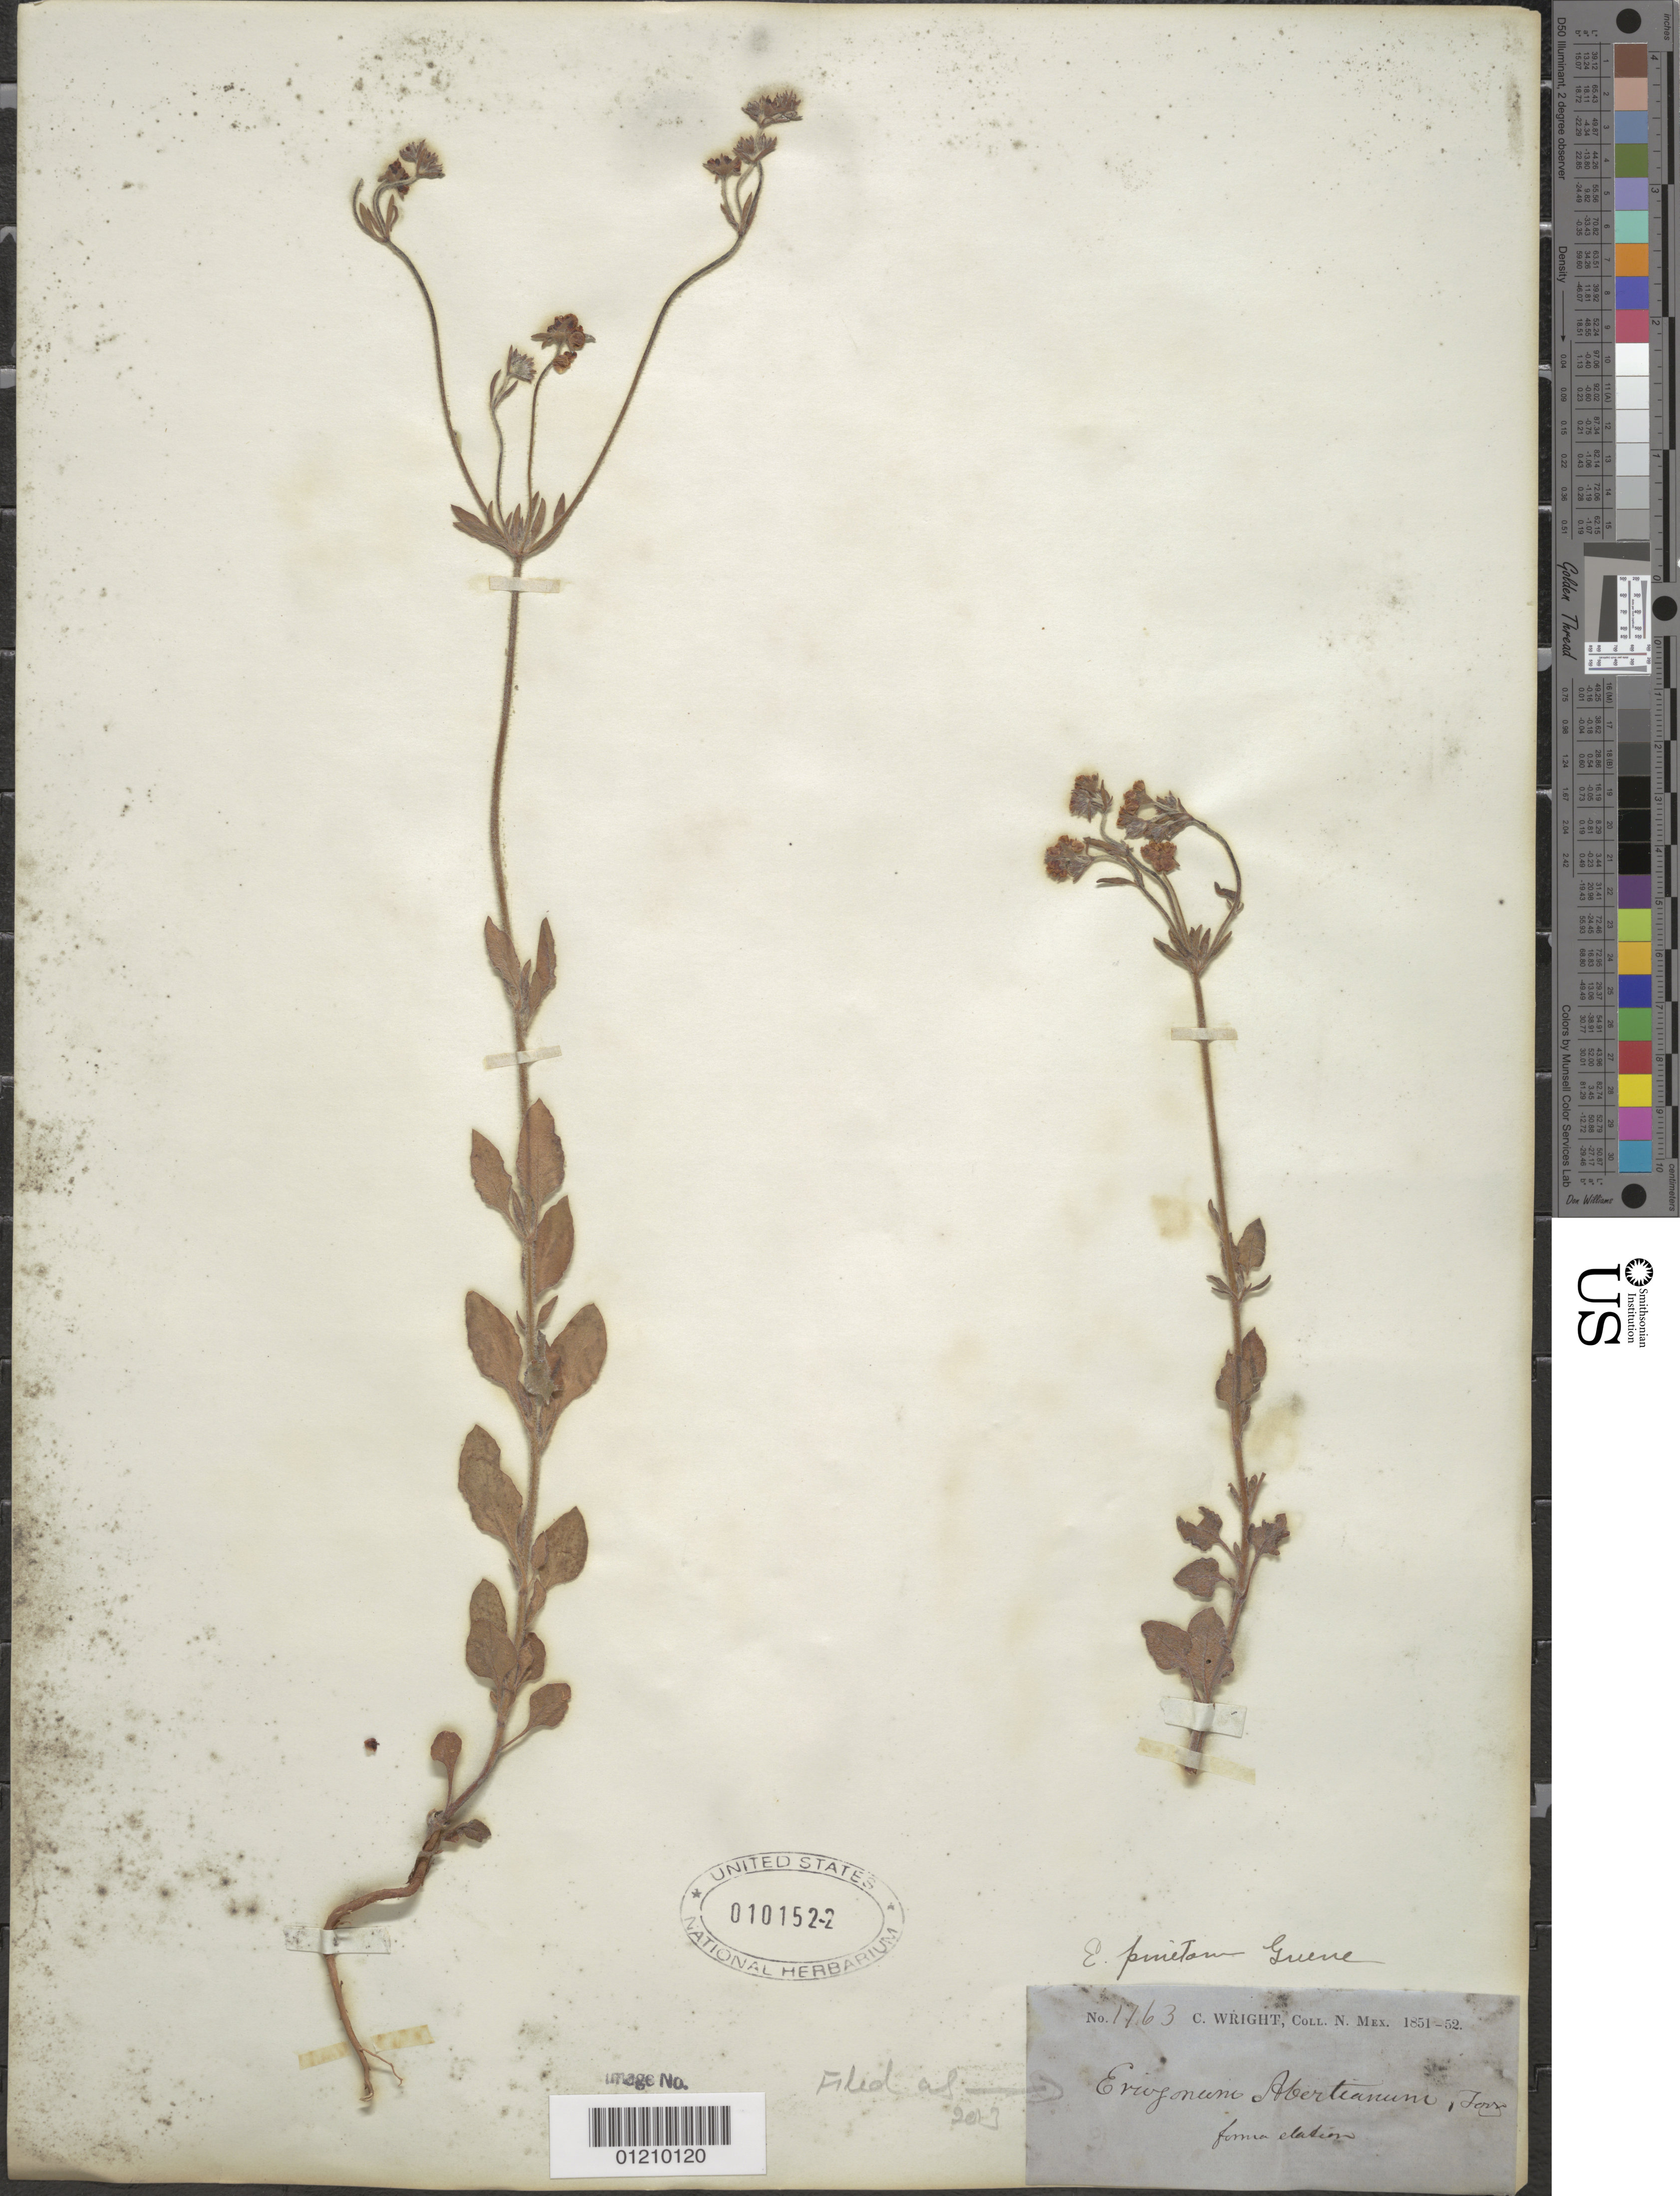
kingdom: Plantae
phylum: Tracheophyta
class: Magnoliopsida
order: Caryophyllales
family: Polygonaceae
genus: Eriogonum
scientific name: Eriogonum abertianum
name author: Torr.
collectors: C. Wright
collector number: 1763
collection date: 1851/1852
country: United States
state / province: New Mexico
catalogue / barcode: US 101522